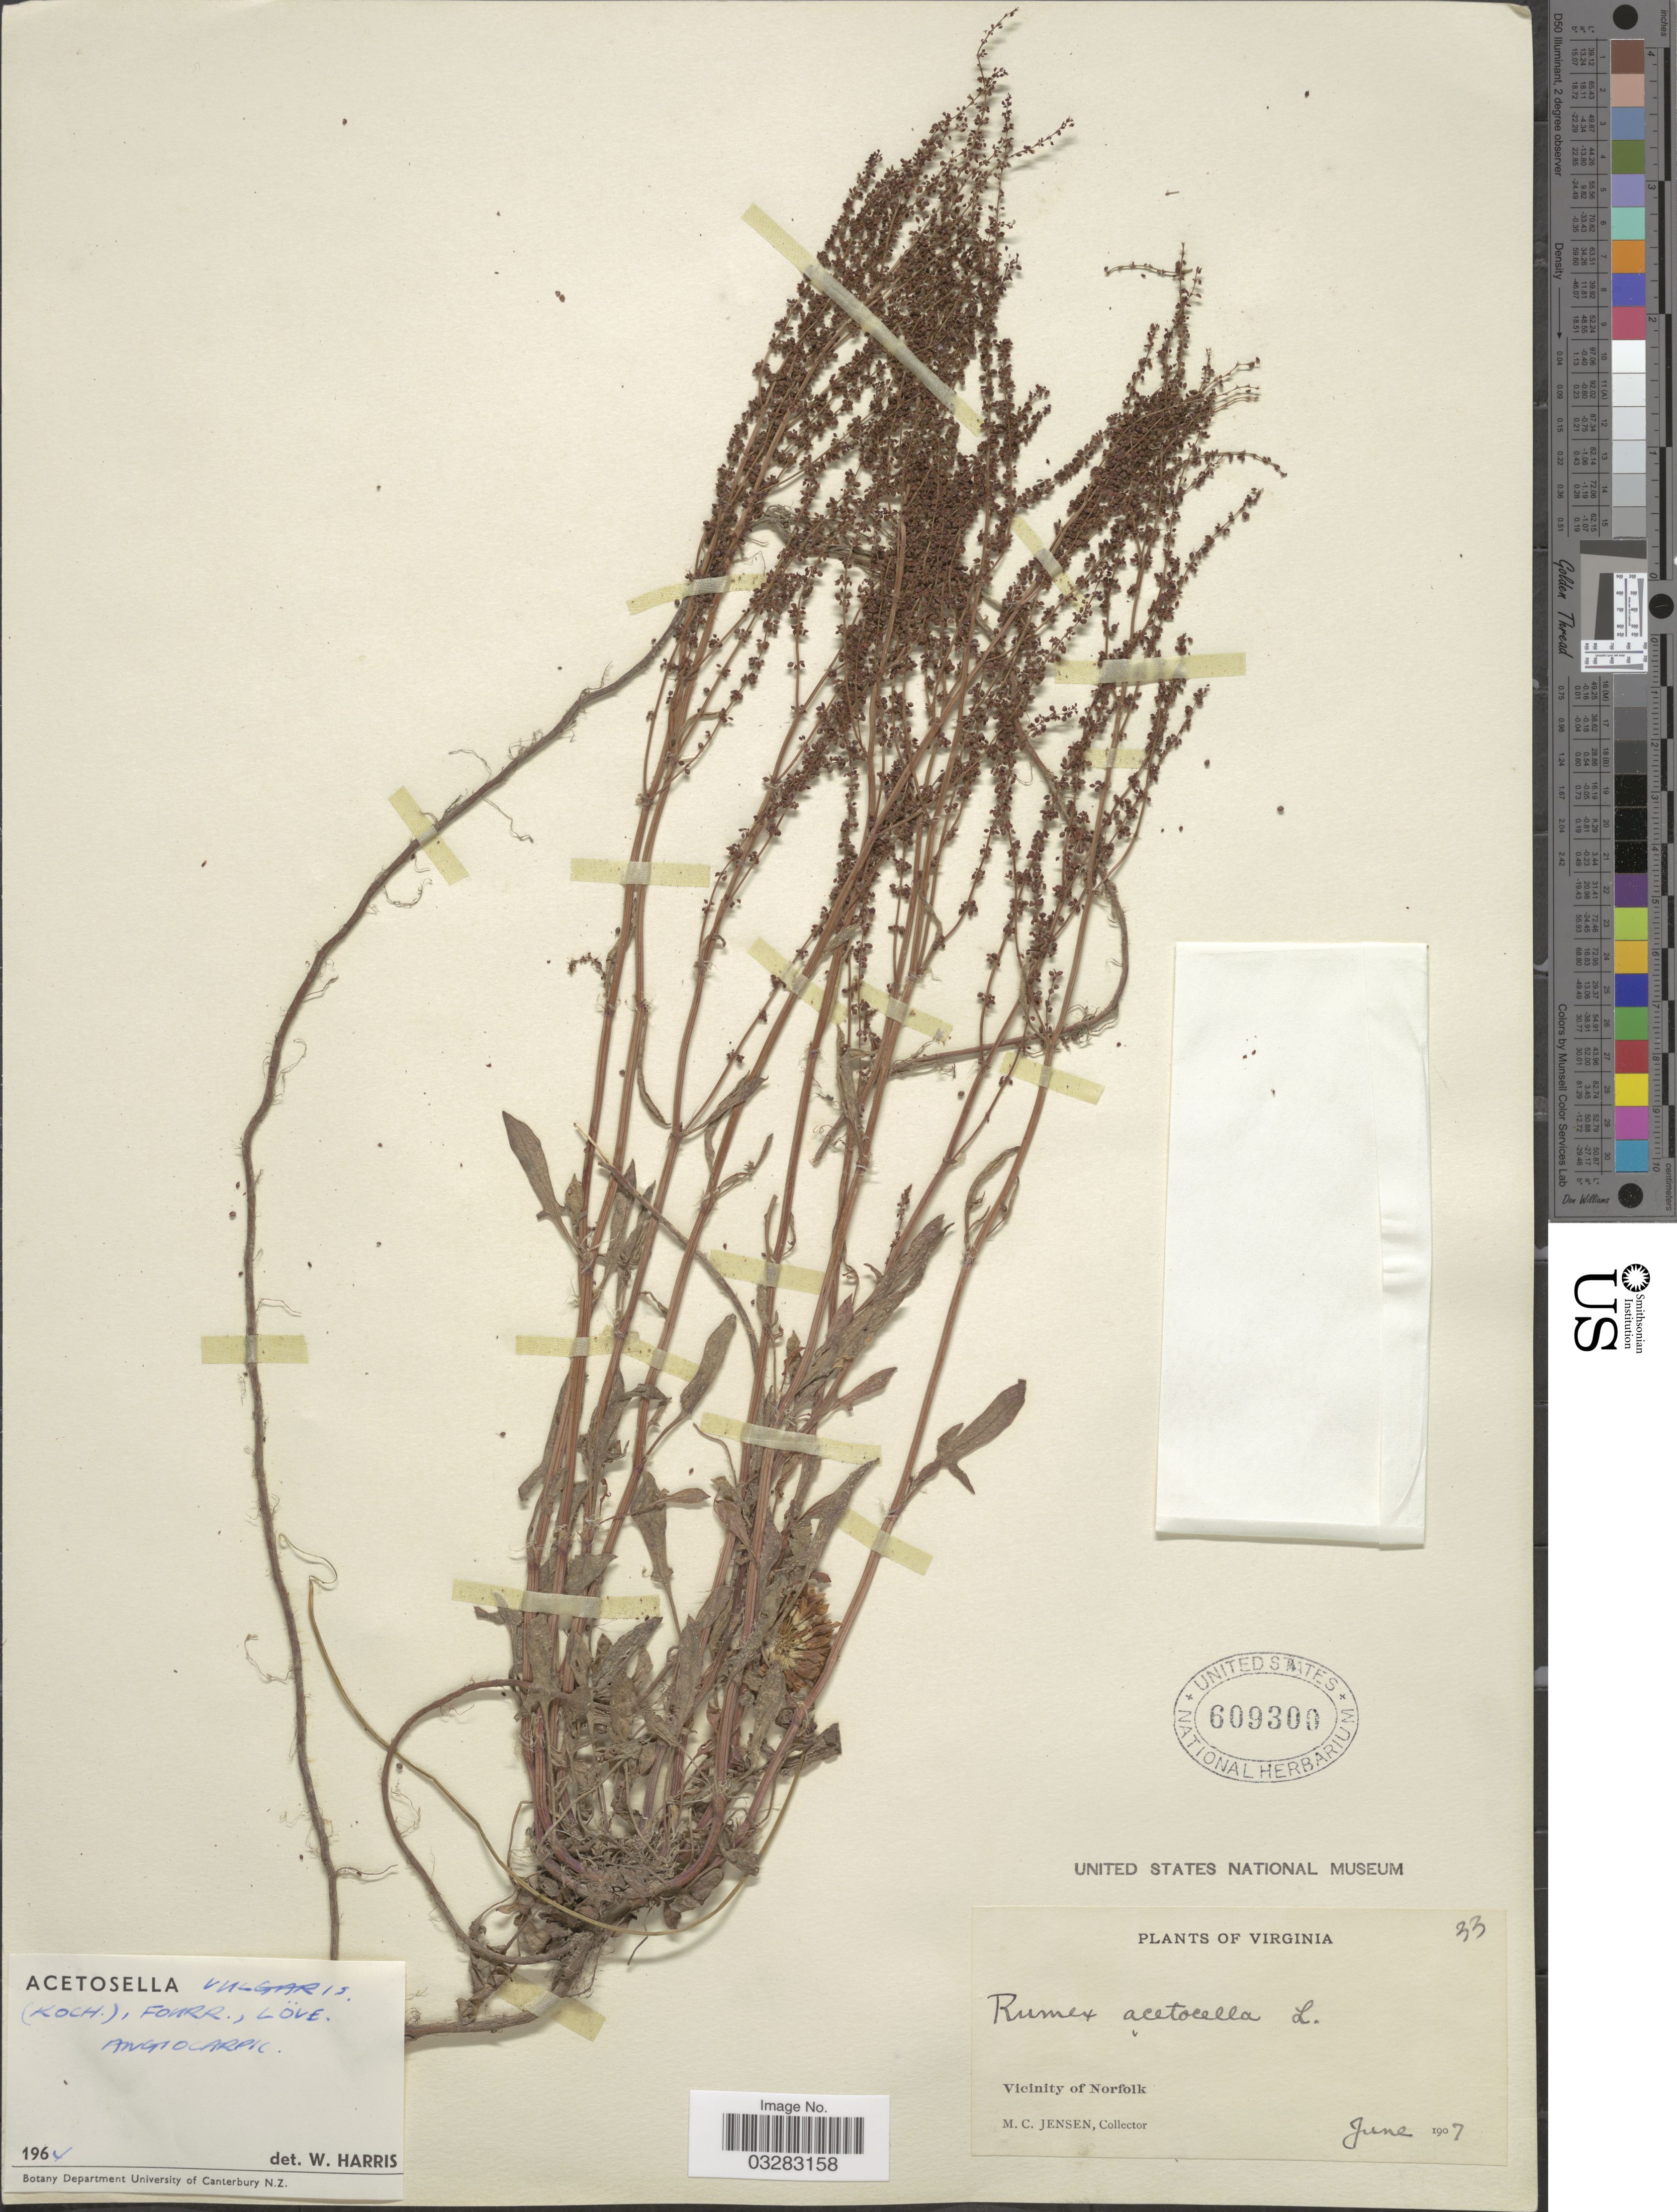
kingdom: Plantae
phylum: Tracheophyta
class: Magnoliopsida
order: Caryophyllales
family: Polygonaceae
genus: Rumex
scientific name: Rumex acetosella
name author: L.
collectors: M. C. Jensen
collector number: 33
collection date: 1907-06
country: United States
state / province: Virginia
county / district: City of Norfolk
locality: Vicinity of Norfolk.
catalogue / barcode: US 609300